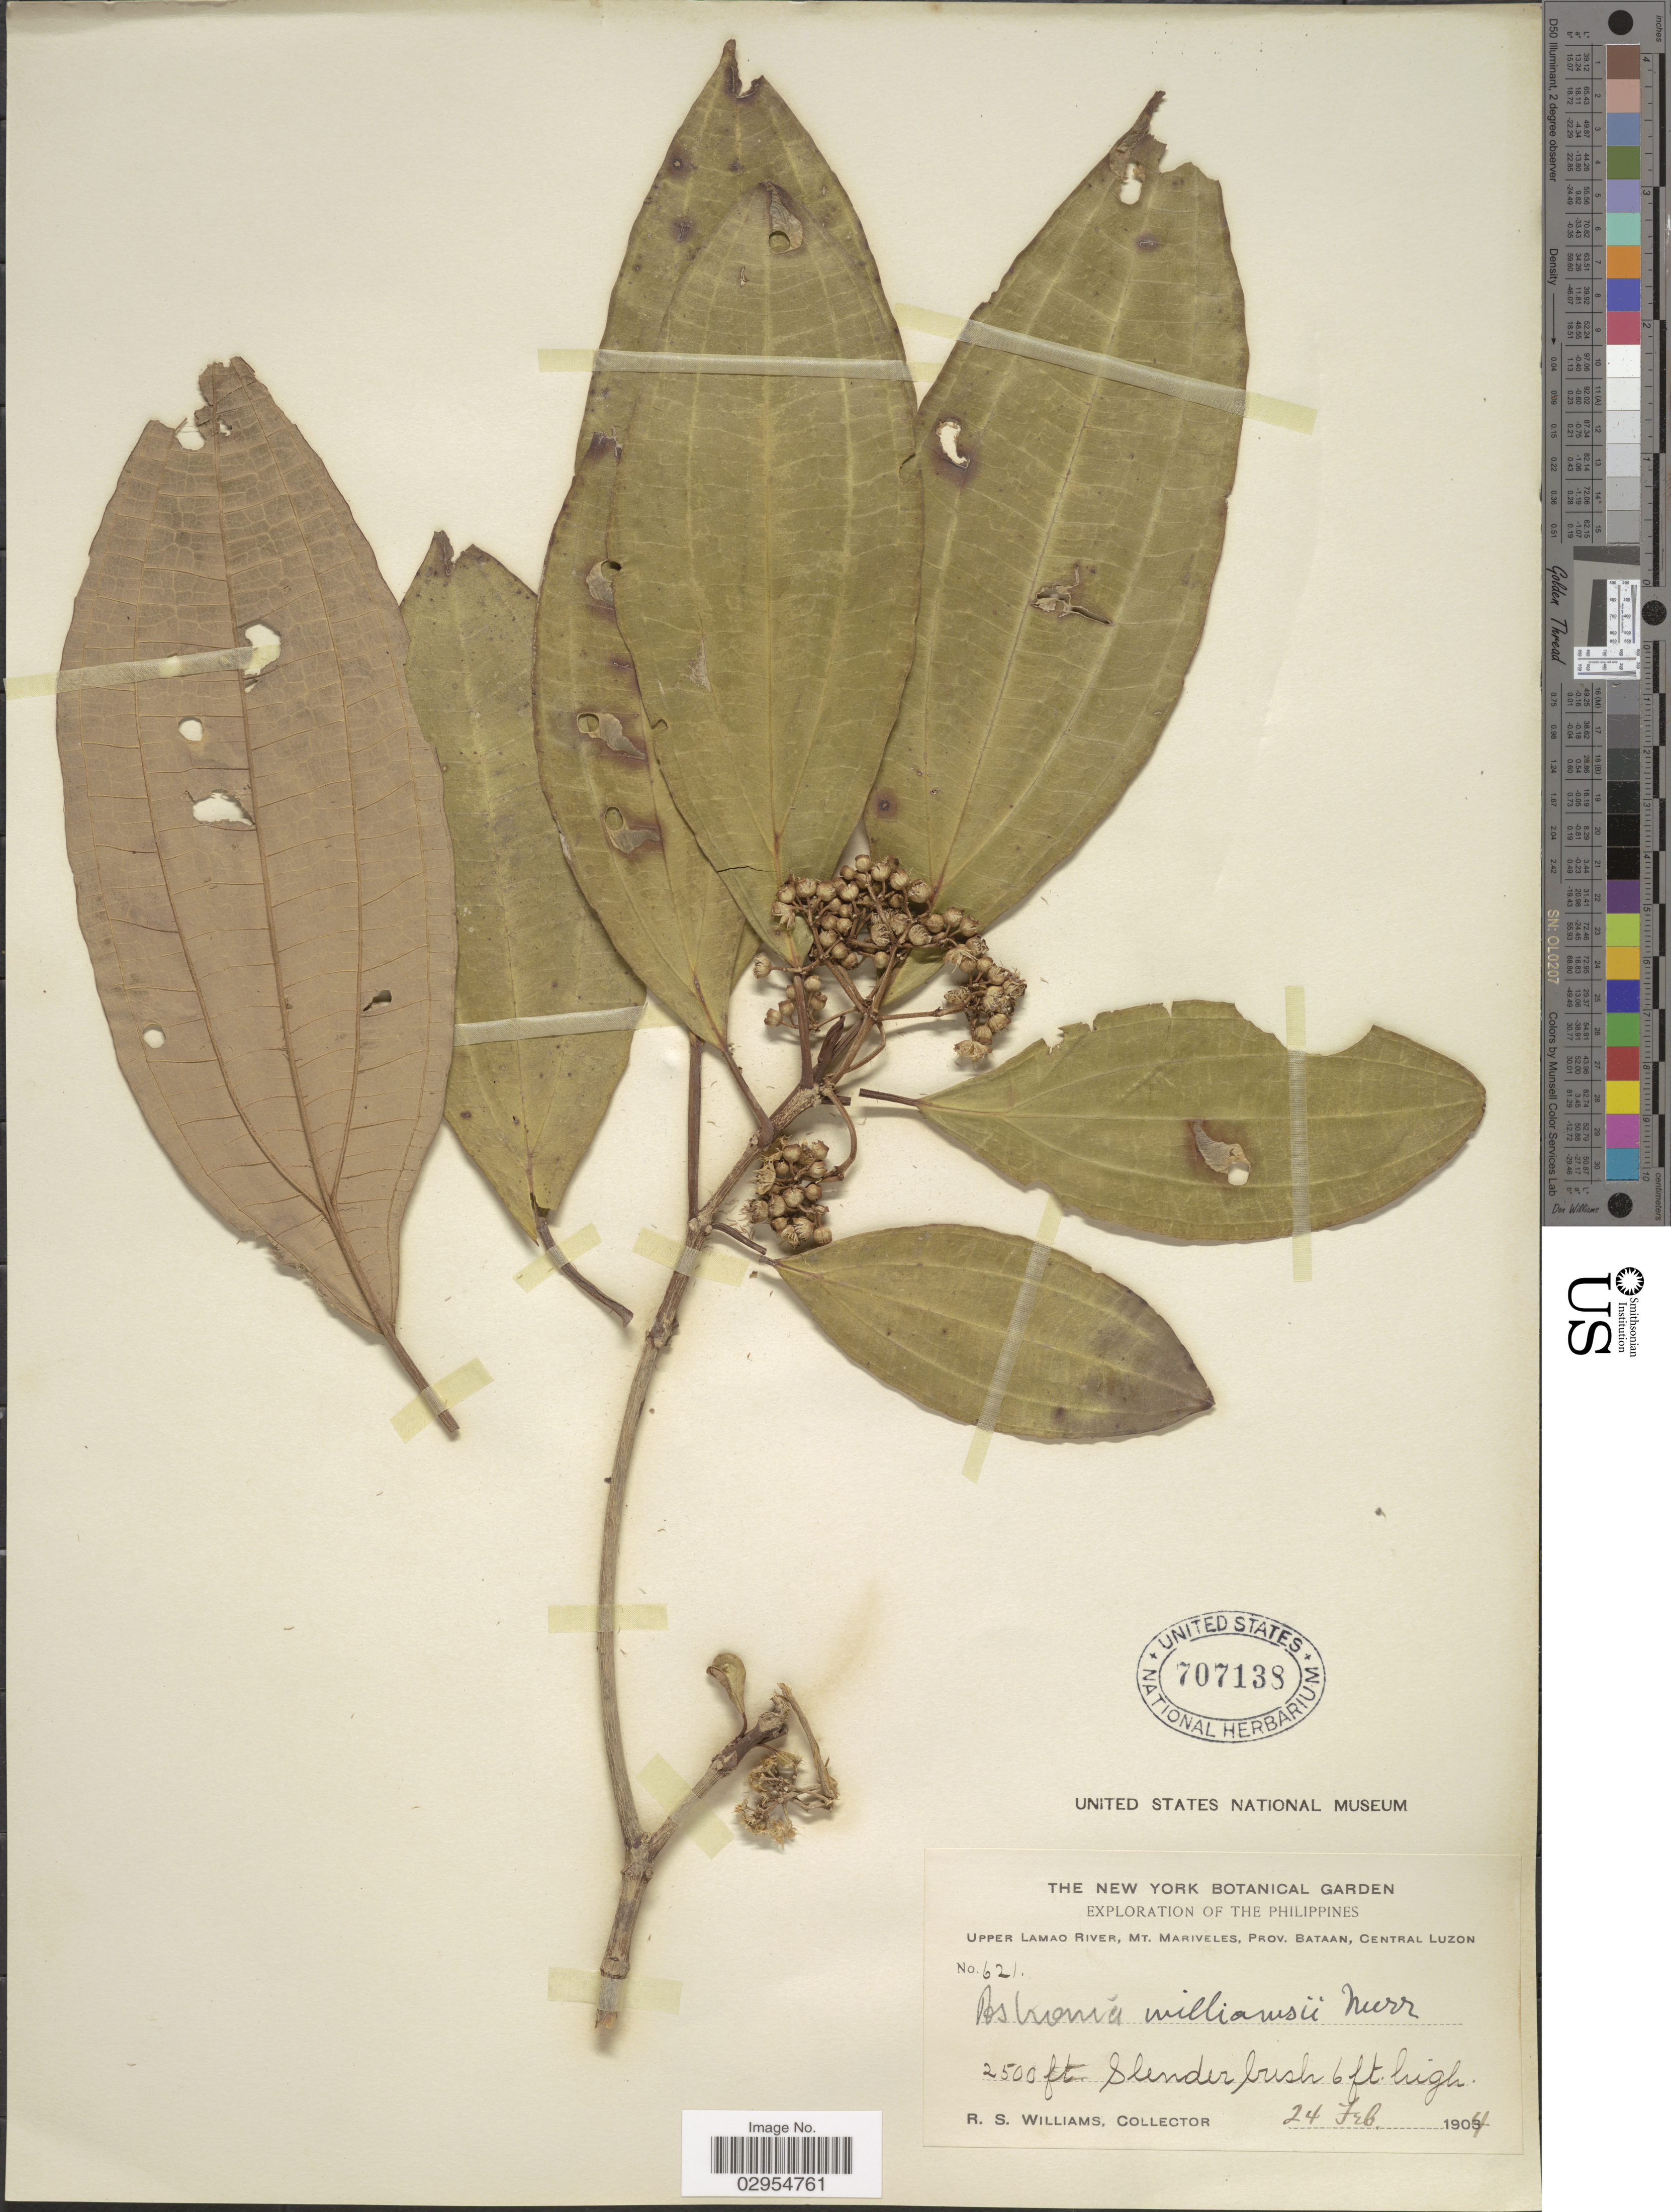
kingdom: Plantae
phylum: Tracheophyta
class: Magnoliopsida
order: Myrtales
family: Melastomataceae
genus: Astronia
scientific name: Astronia williamsii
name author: Merr. ex C.B. Rob.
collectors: R. S. Williams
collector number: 621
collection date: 1904-02-24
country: Philippines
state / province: Central Luzon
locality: Upper Lamao River, Mt. Mariveles, Prov. Bataan.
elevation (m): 762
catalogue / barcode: US 707138